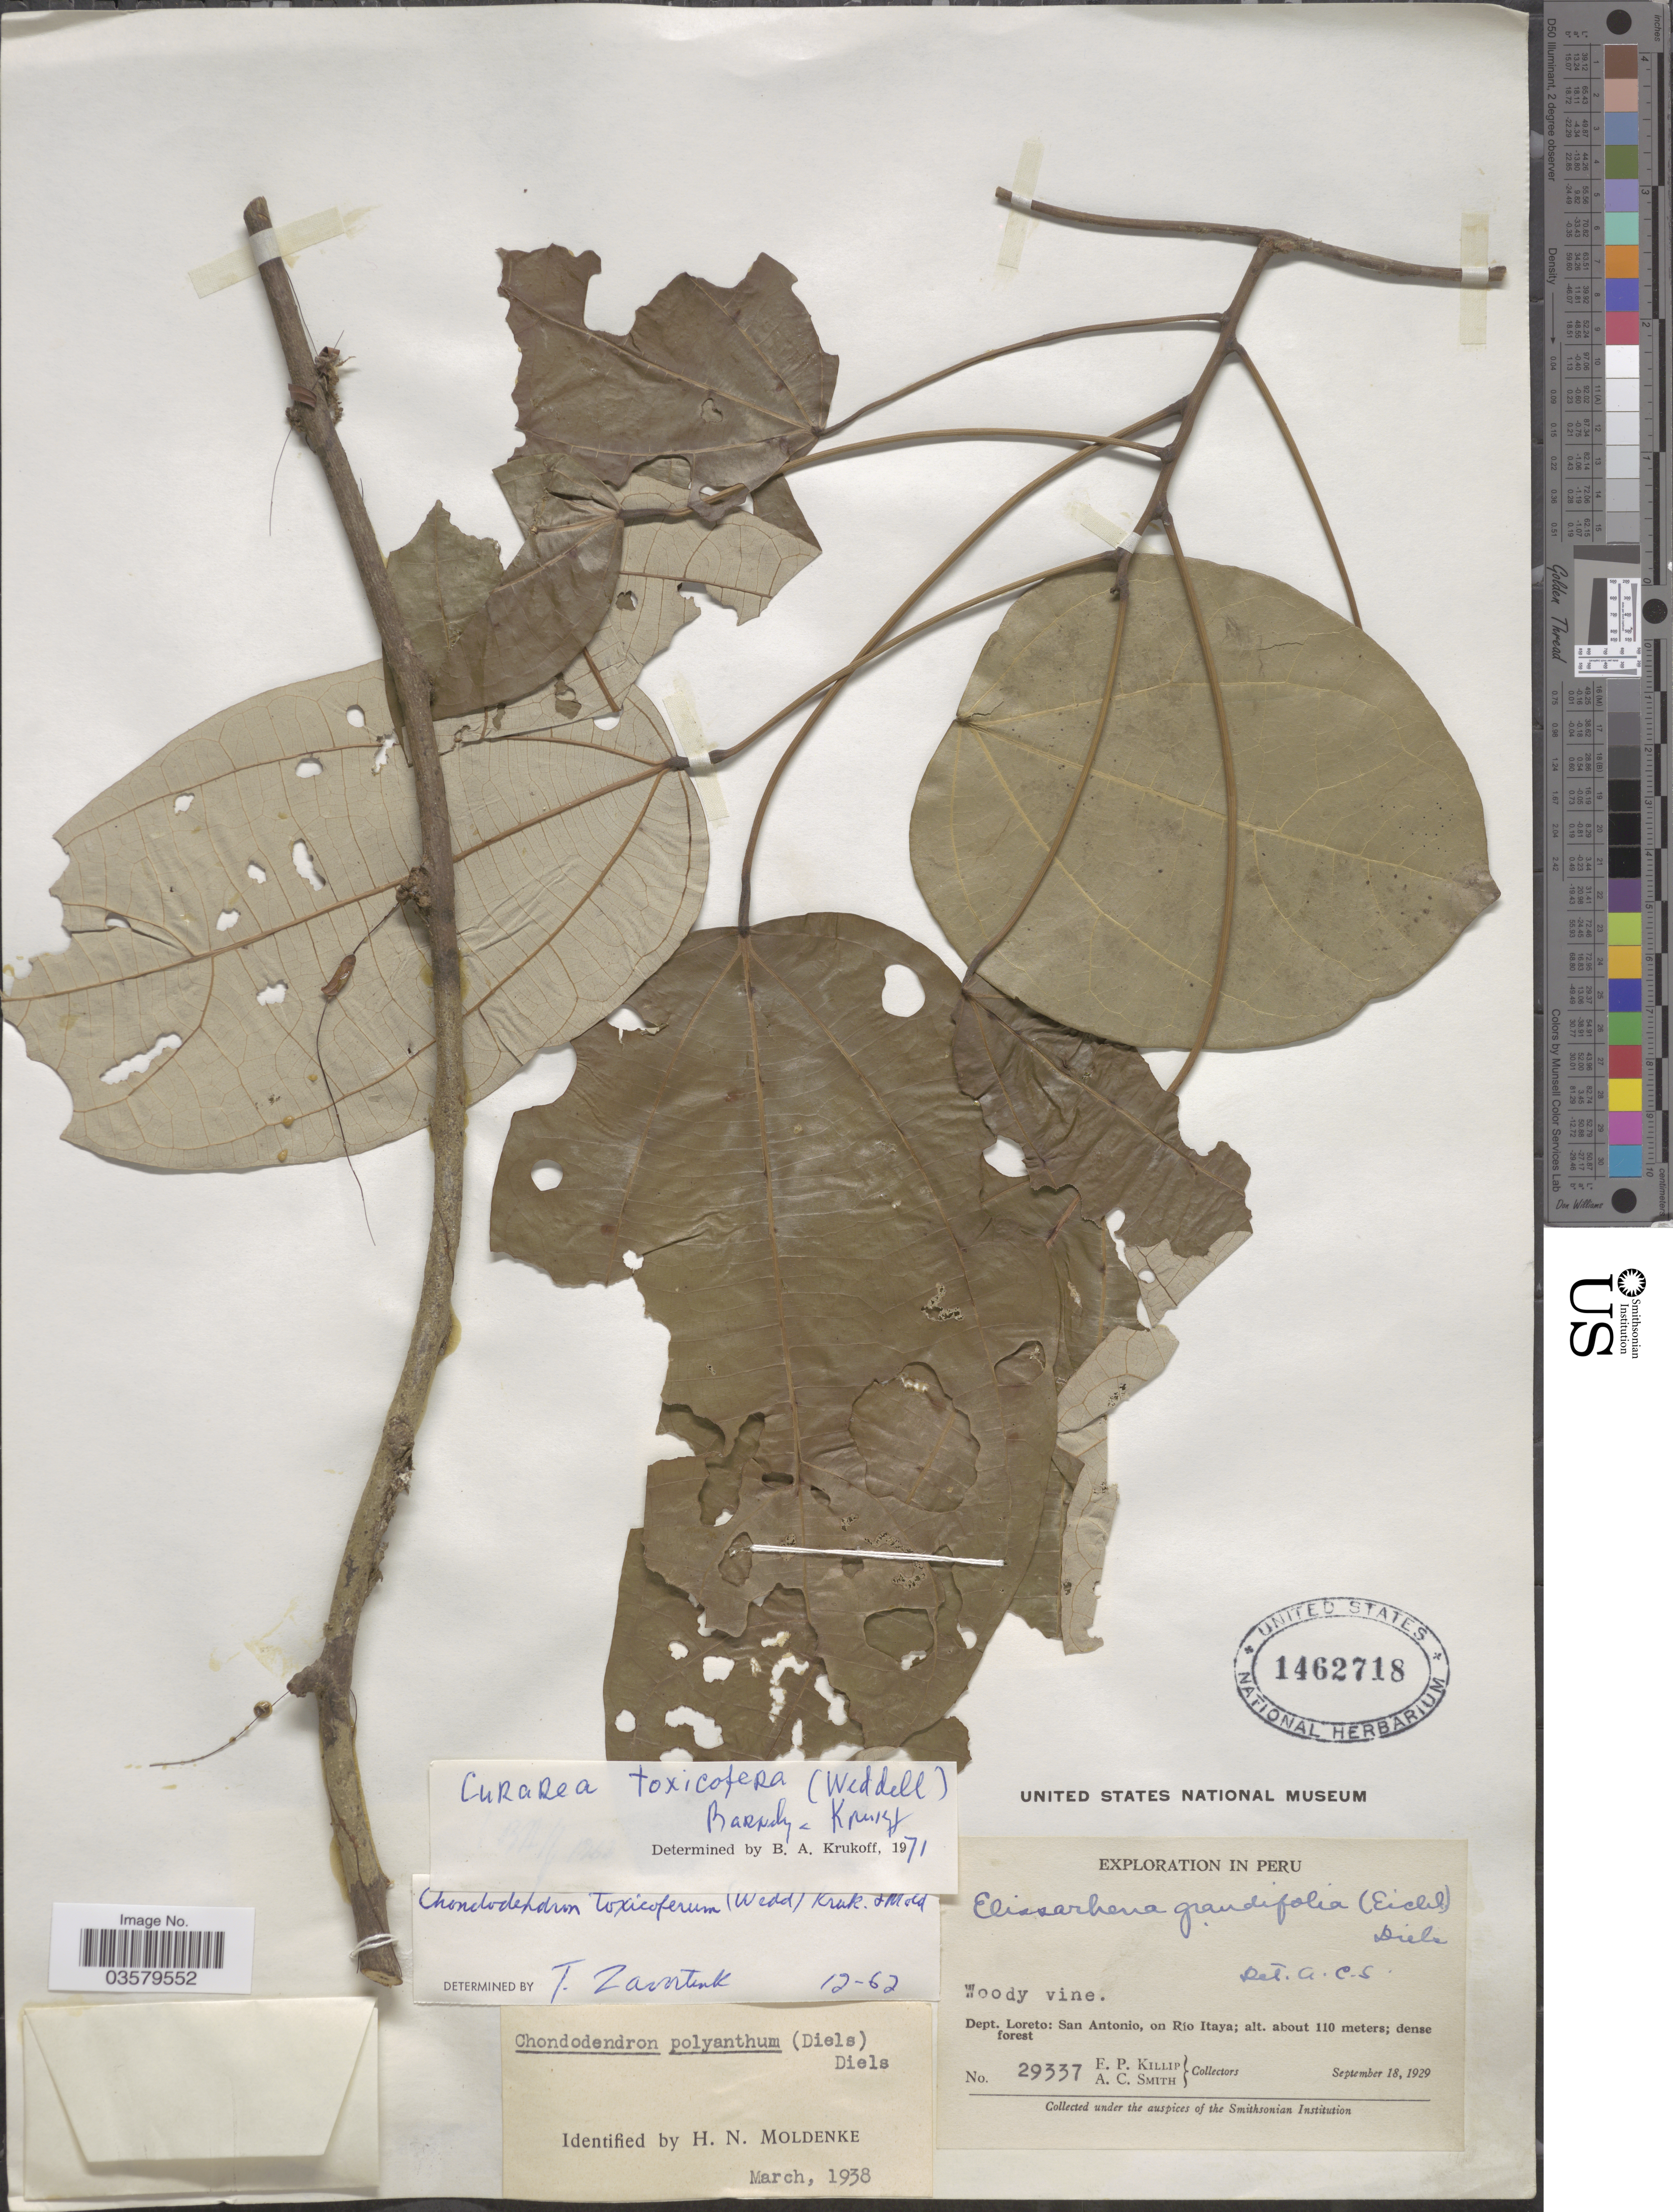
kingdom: Plantae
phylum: Tracheophyta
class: Magnoliopsida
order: Ranunculales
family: Menispermaceae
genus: Curarea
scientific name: Curarea toxicofera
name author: (Wedd.) Barneby & Krukoff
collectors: E. P. Killip & A. C. Smith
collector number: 29337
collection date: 1929-09-18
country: Peru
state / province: Loreto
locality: Dept. Loreto: San Antonio, on Río Itaya.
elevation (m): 110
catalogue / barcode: US 1462718